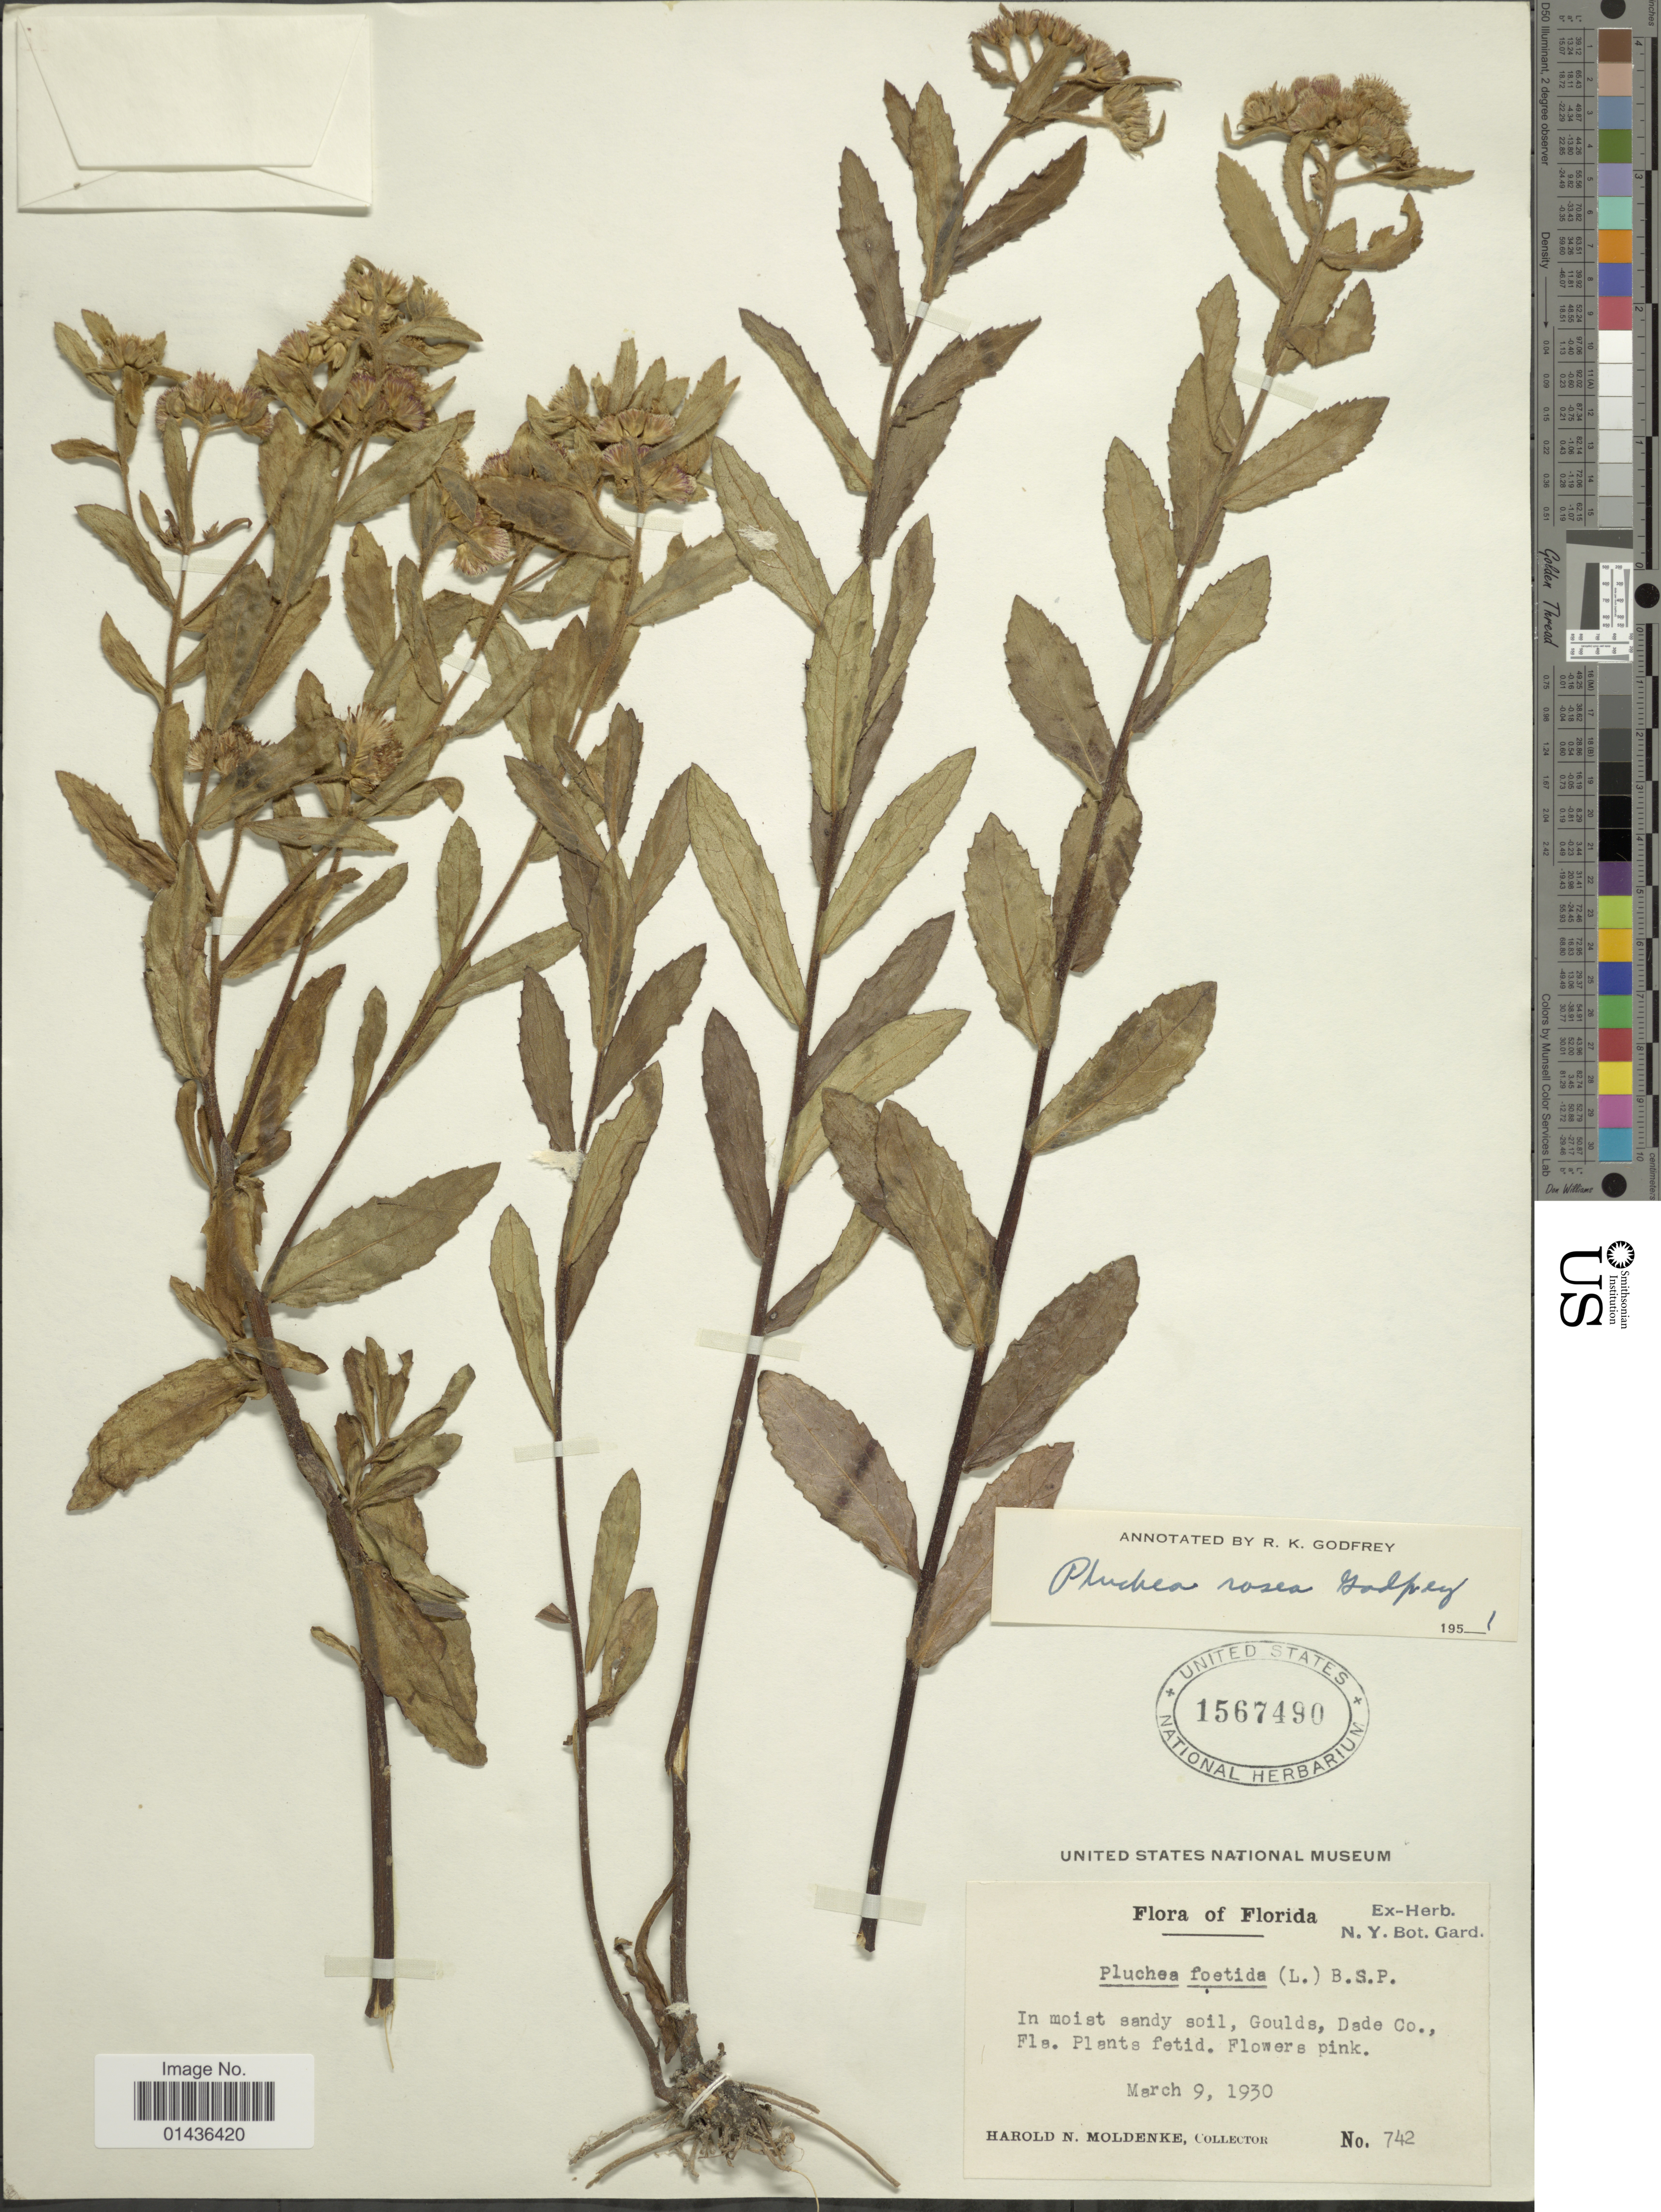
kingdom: Plantae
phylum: Tracheophyta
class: Magnoliopsida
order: Asterales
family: Asteraceae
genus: Pluchea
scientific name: Pluchea rosea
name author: R.K. Godfrey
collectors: H. N. Moldenke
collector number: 742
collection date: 1930-03-09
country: United States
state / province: Florida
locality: Goulds, Dade Co.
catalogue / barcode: US 1567490